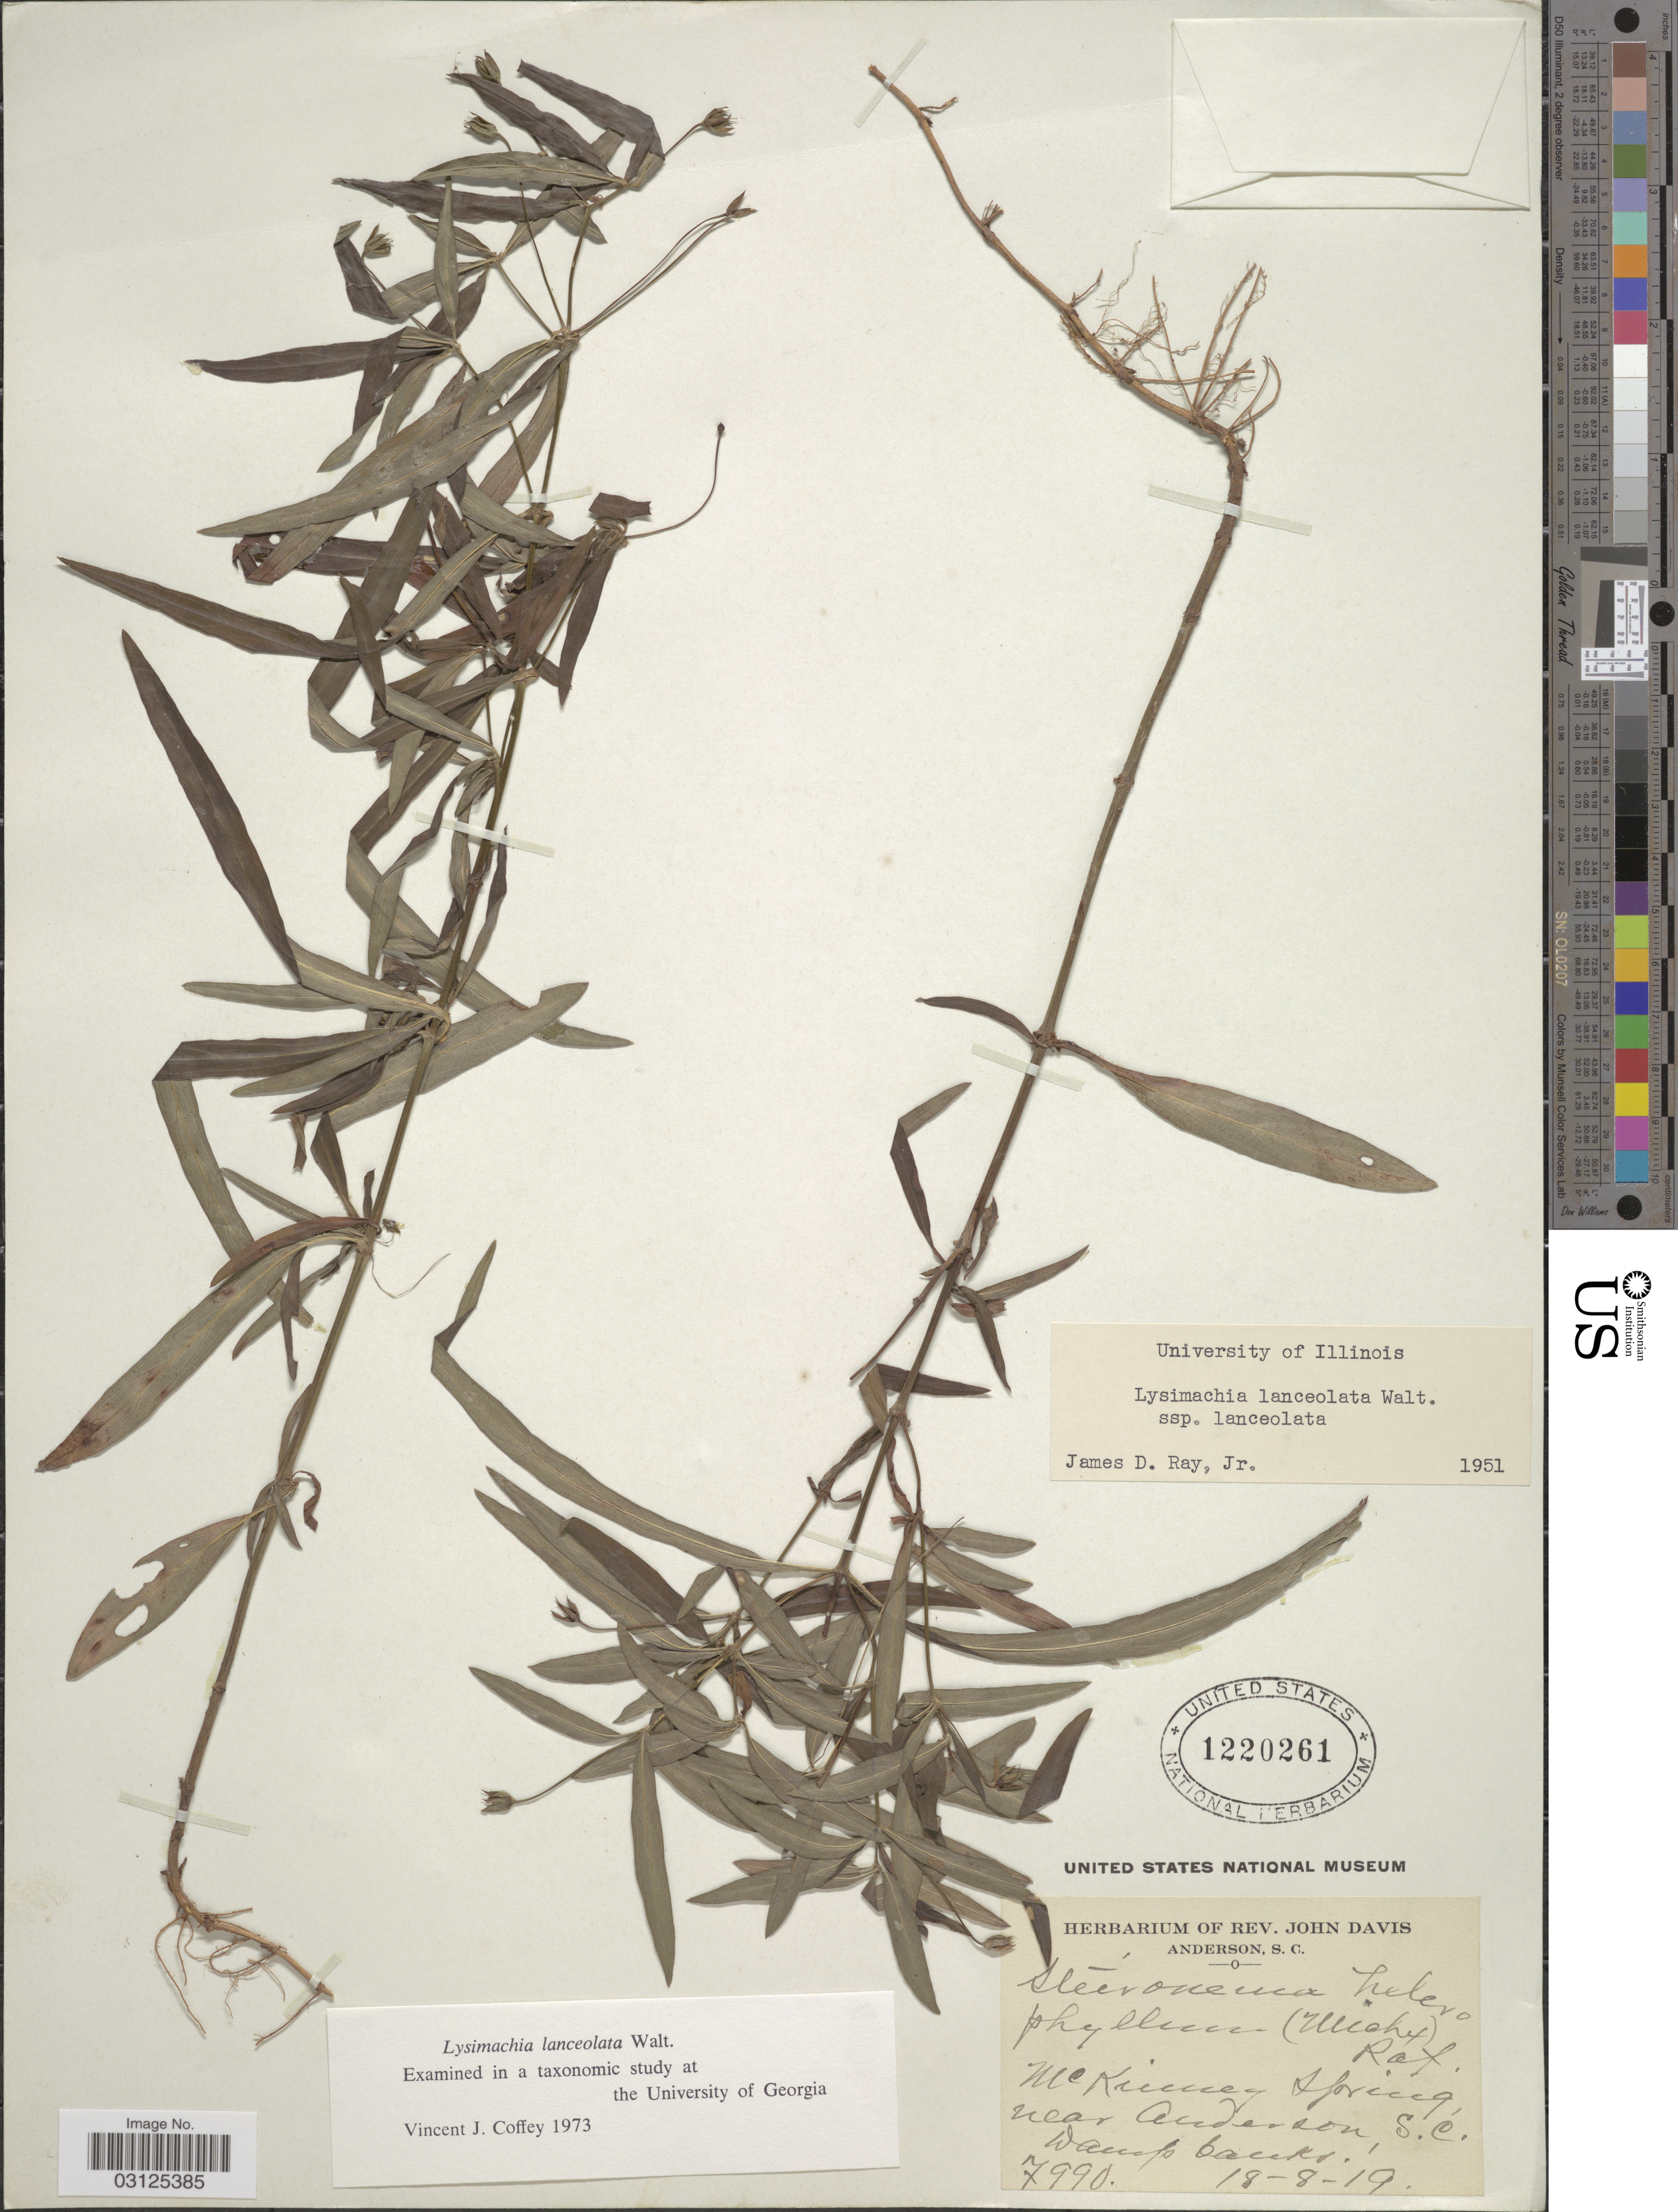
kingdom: Plantae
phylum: Tracheophyta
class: Magnoliopsida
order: Ericales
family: Primulaceae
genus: Lysimachia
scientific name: Lysimachia lanceolata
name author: Walter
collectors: ex herb. Rev. John Davis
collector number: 7990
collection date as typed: Transcribed d/m/y: 18/8/19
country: United States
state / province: South Carolina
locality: McKinney Spring, near Anderson.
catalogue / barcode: US 1220261